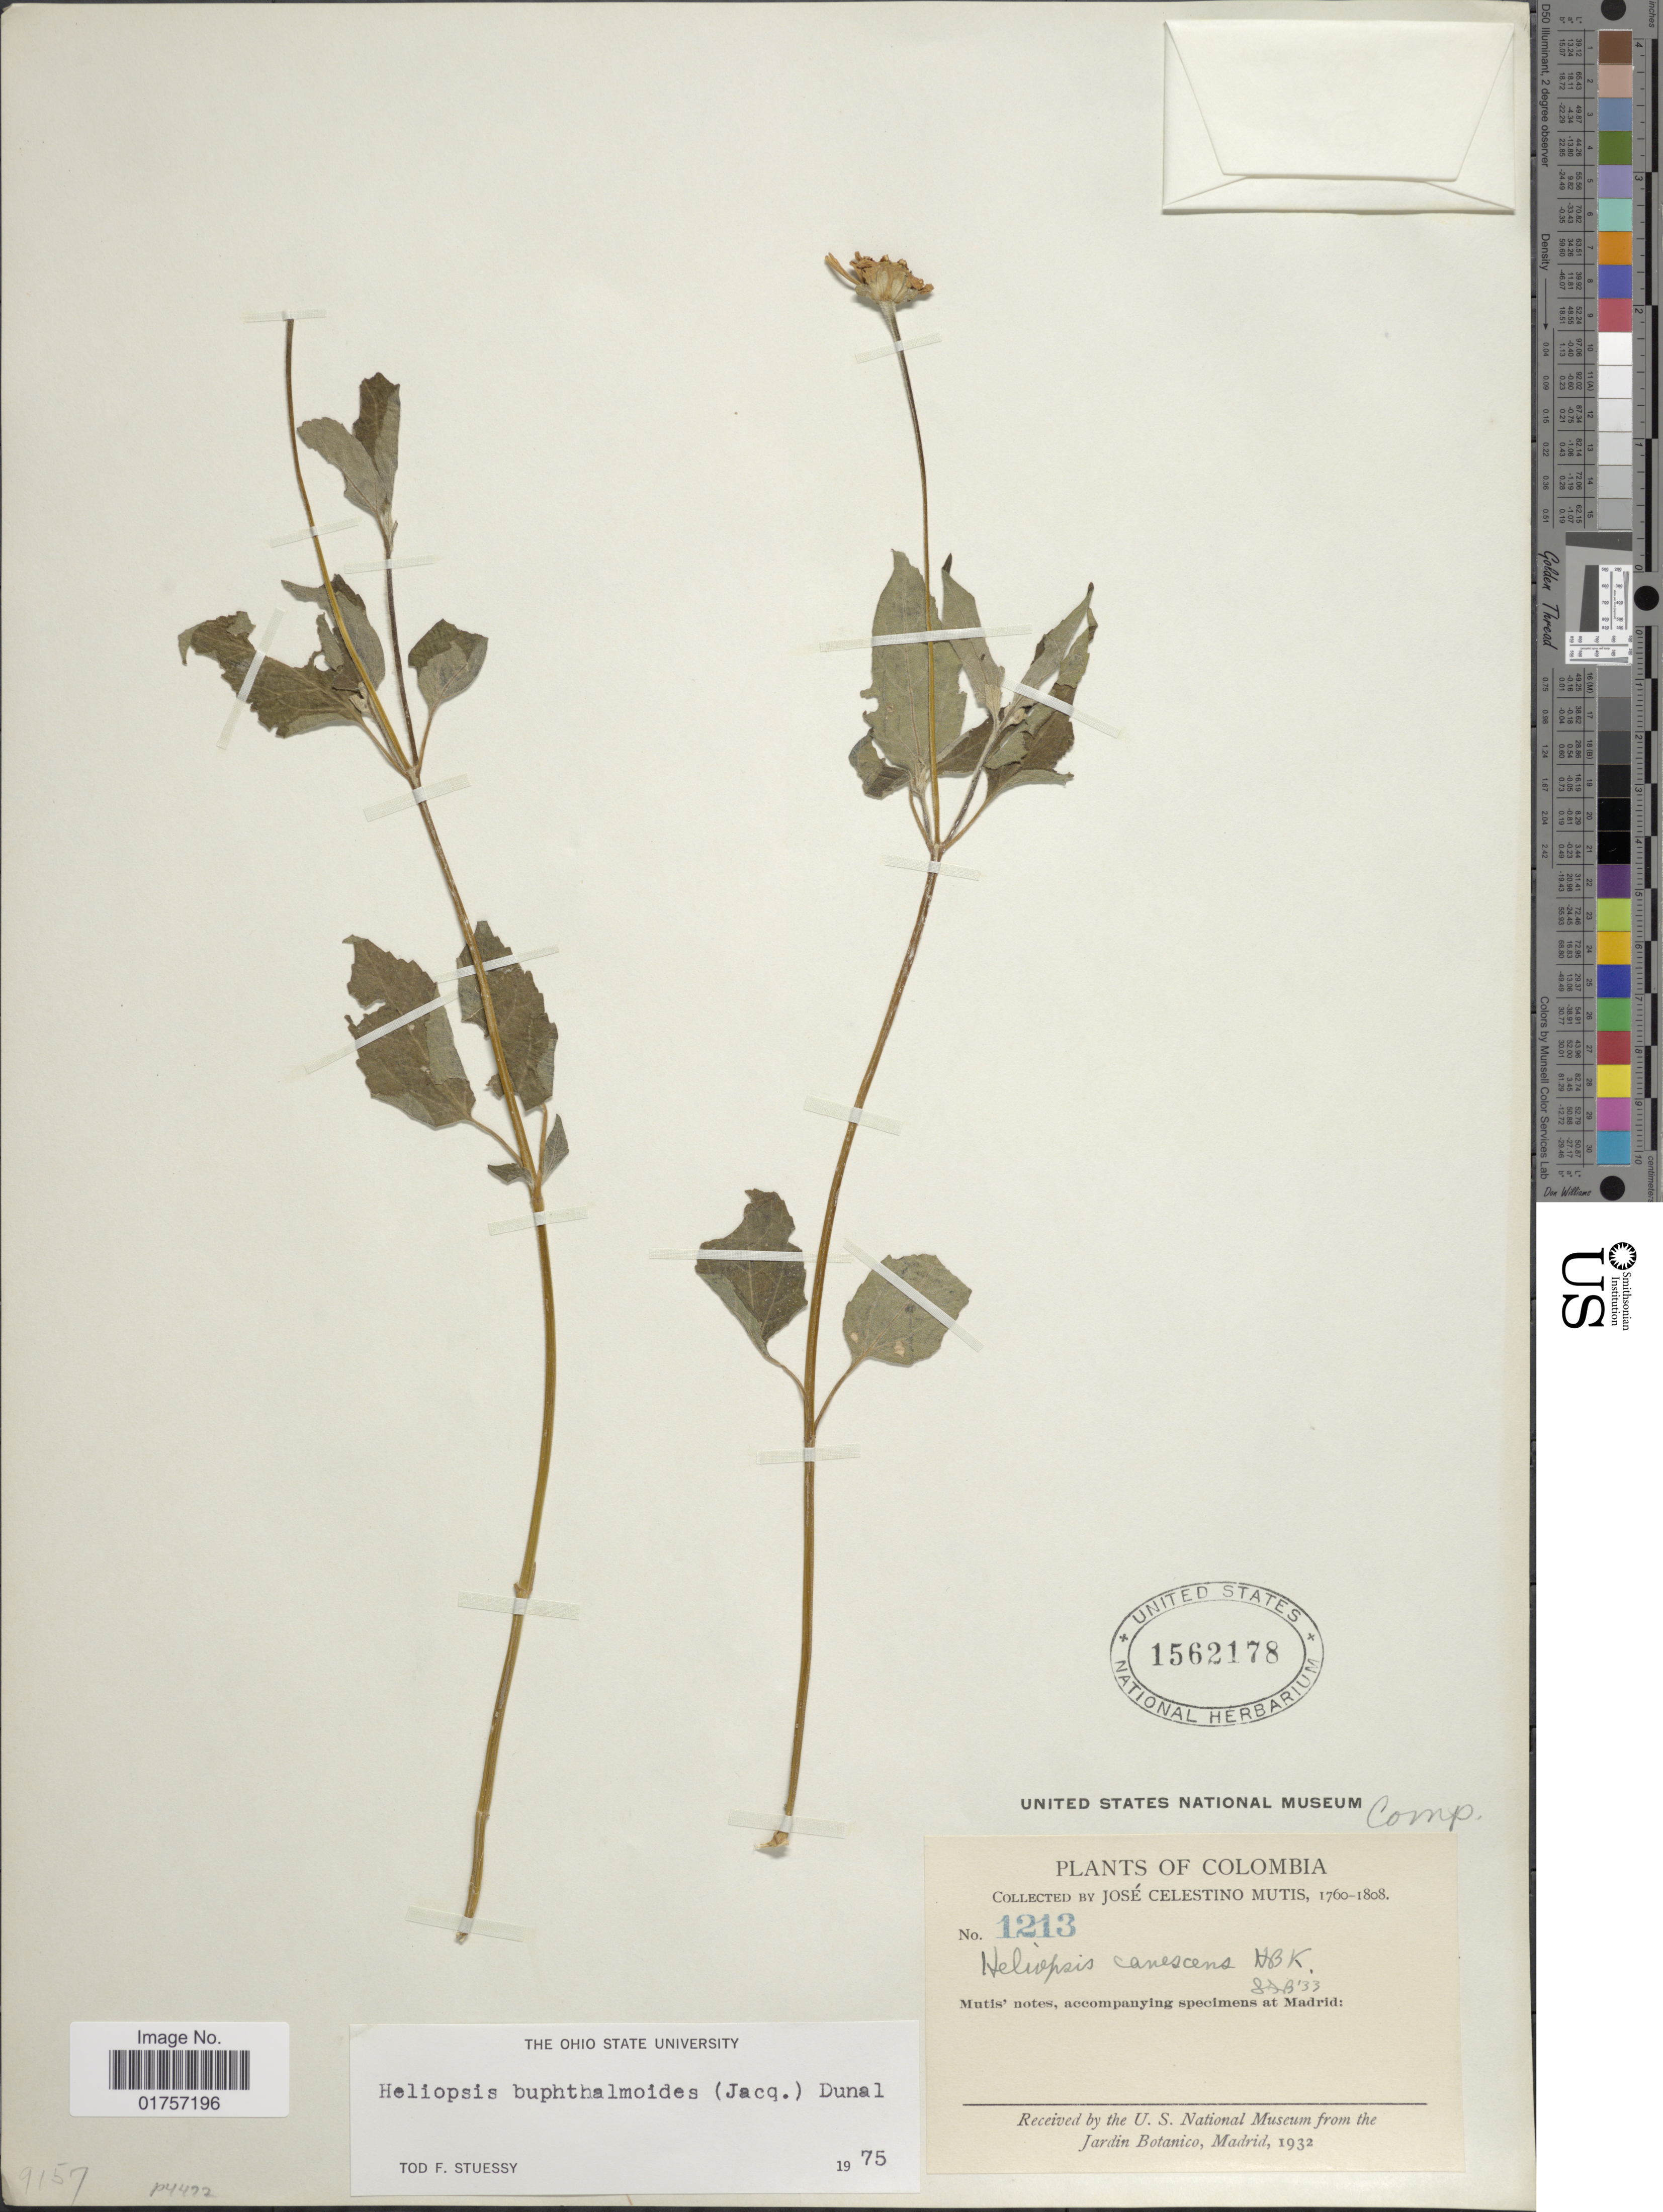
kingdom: Plantae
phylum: Tracheophyta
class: Magnoliopsida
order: Asterales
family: Asteraceae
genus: Heliopsis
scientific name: Heliopsis buphthalmoides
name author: (Jacq.) Dunal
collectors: J. C. B. Mutis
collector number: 1213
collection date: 1760/1808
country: Colombia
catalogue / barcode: US 1562178